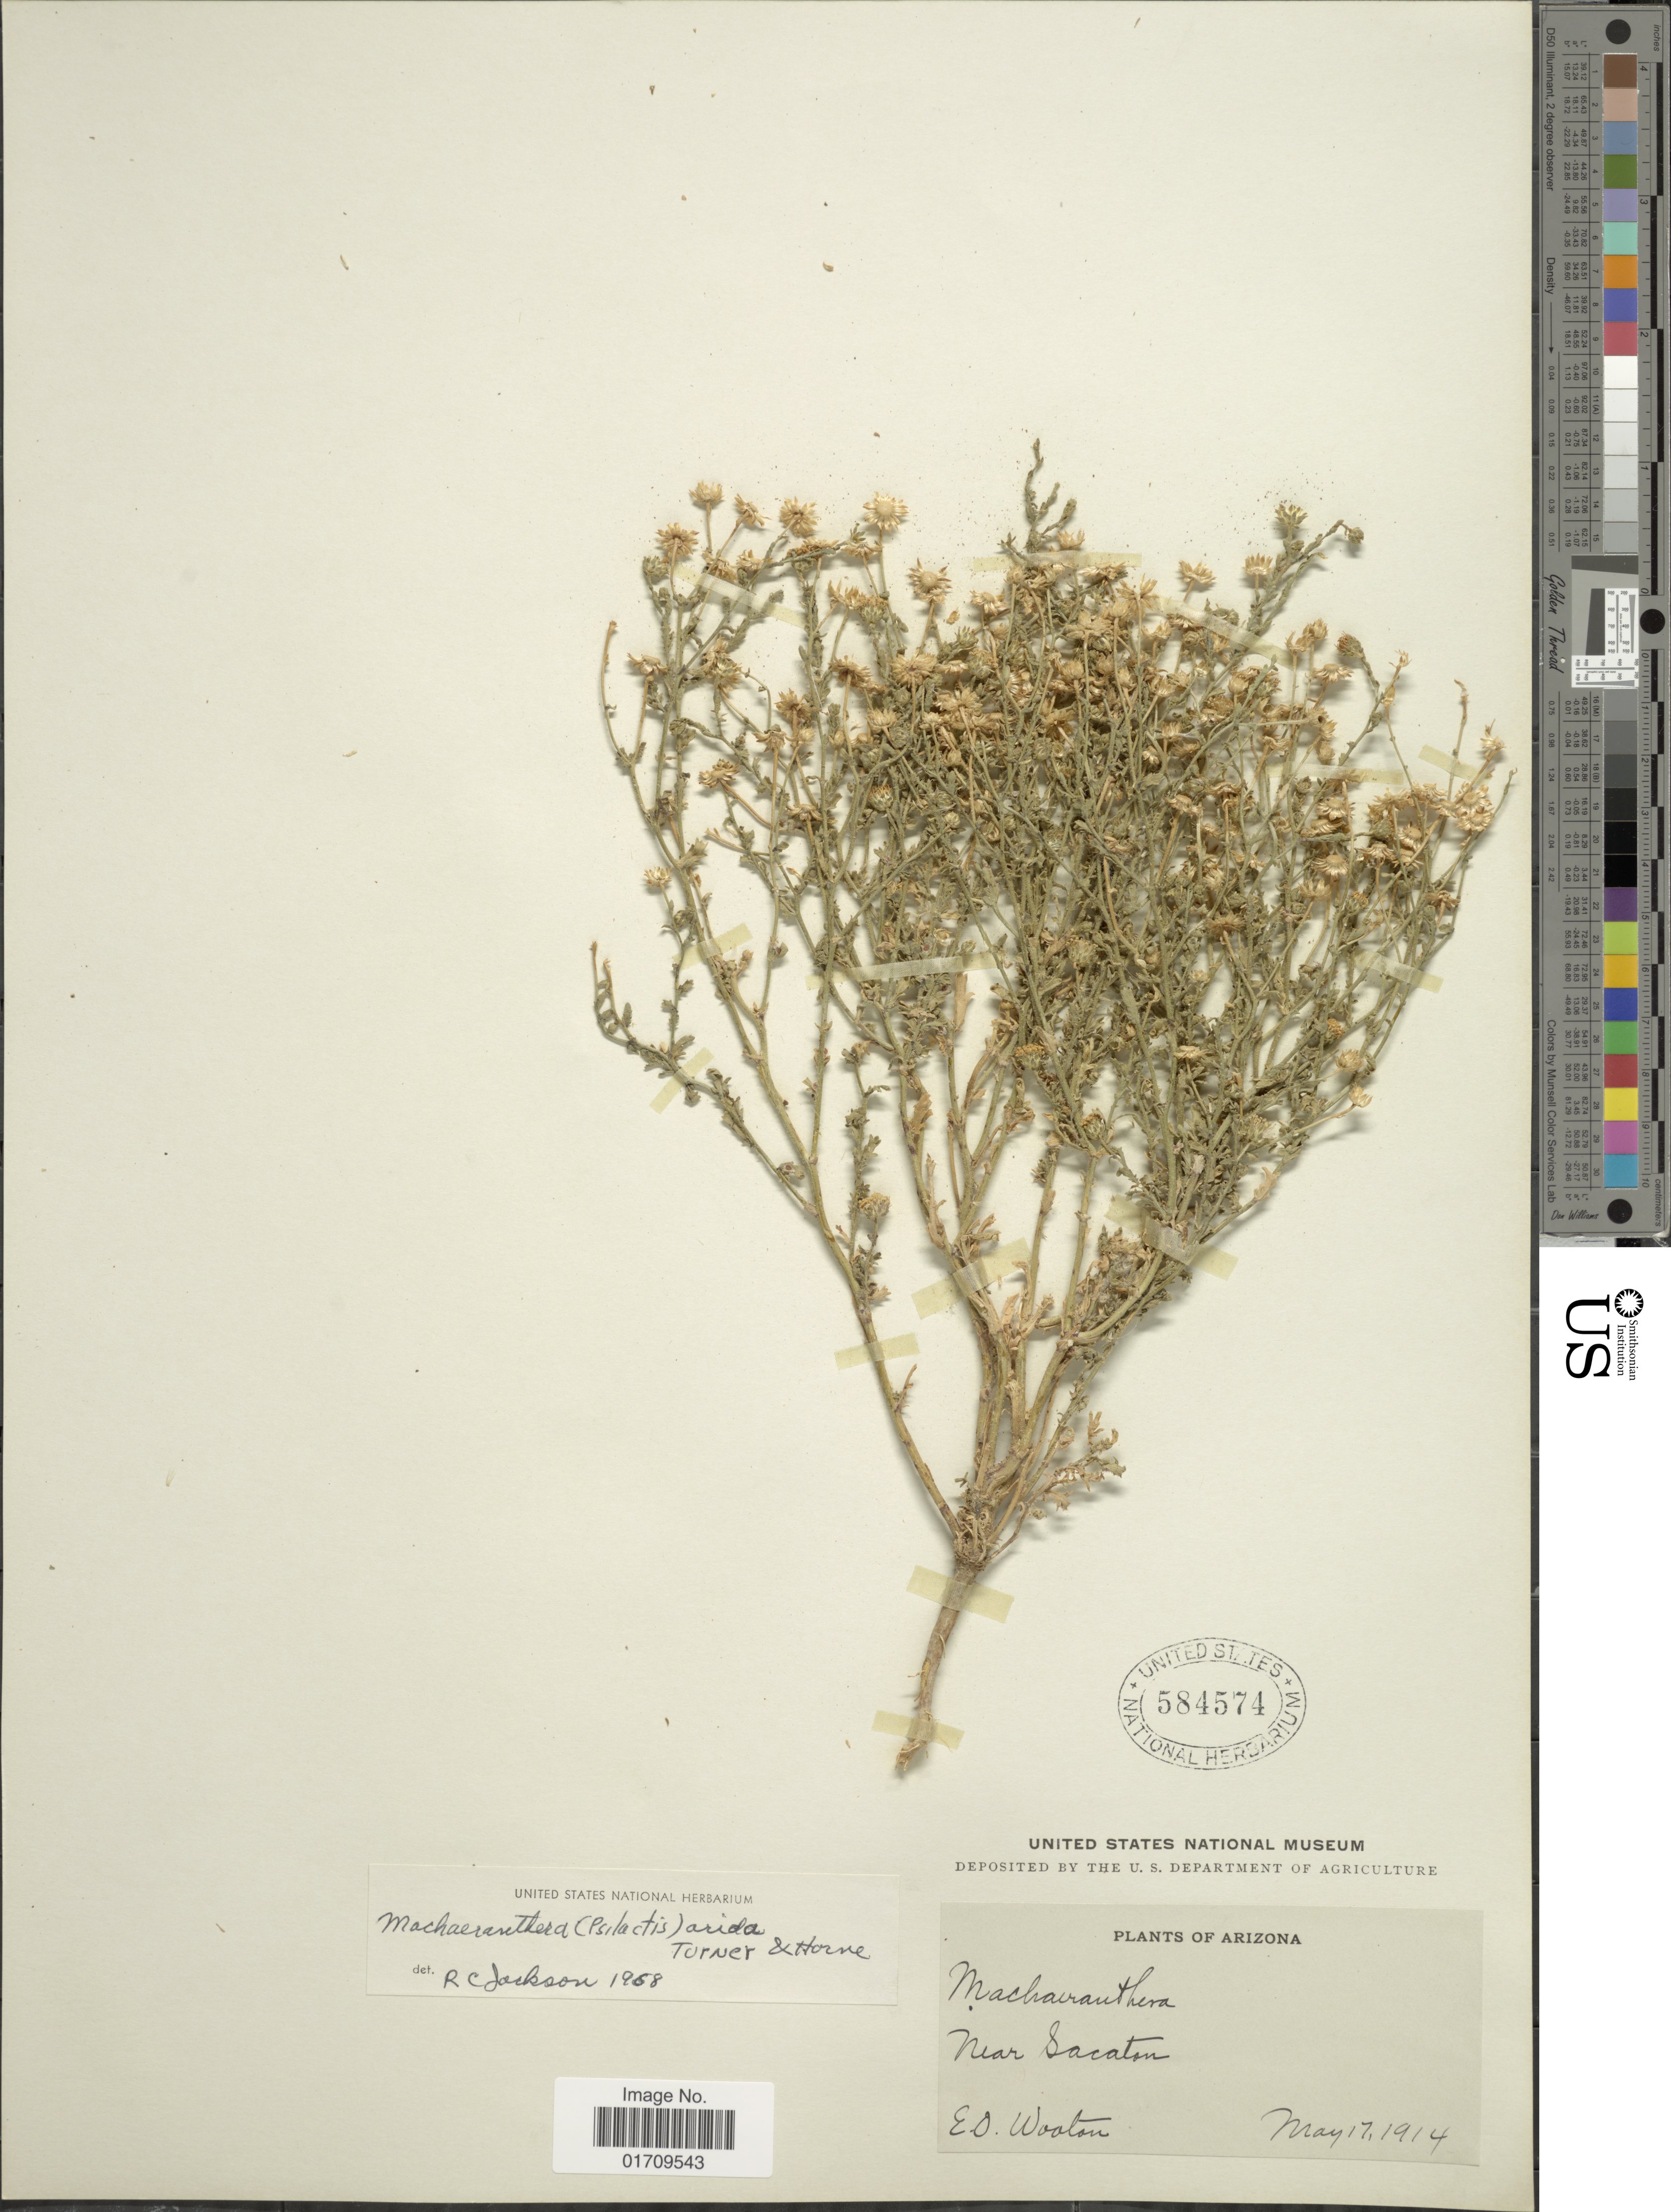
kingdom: Plantae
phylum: Tracheophyta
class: Magnoliopsida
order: Asterales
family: Asteraceae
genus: Machaeranthera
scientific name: Machaeranthera arida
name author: B.L. Turner & D.B. Horne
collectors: E. O. Wooton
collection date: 1914-05-17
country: United States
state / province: Arizona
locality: Near Sacaton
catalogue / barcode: US 584574